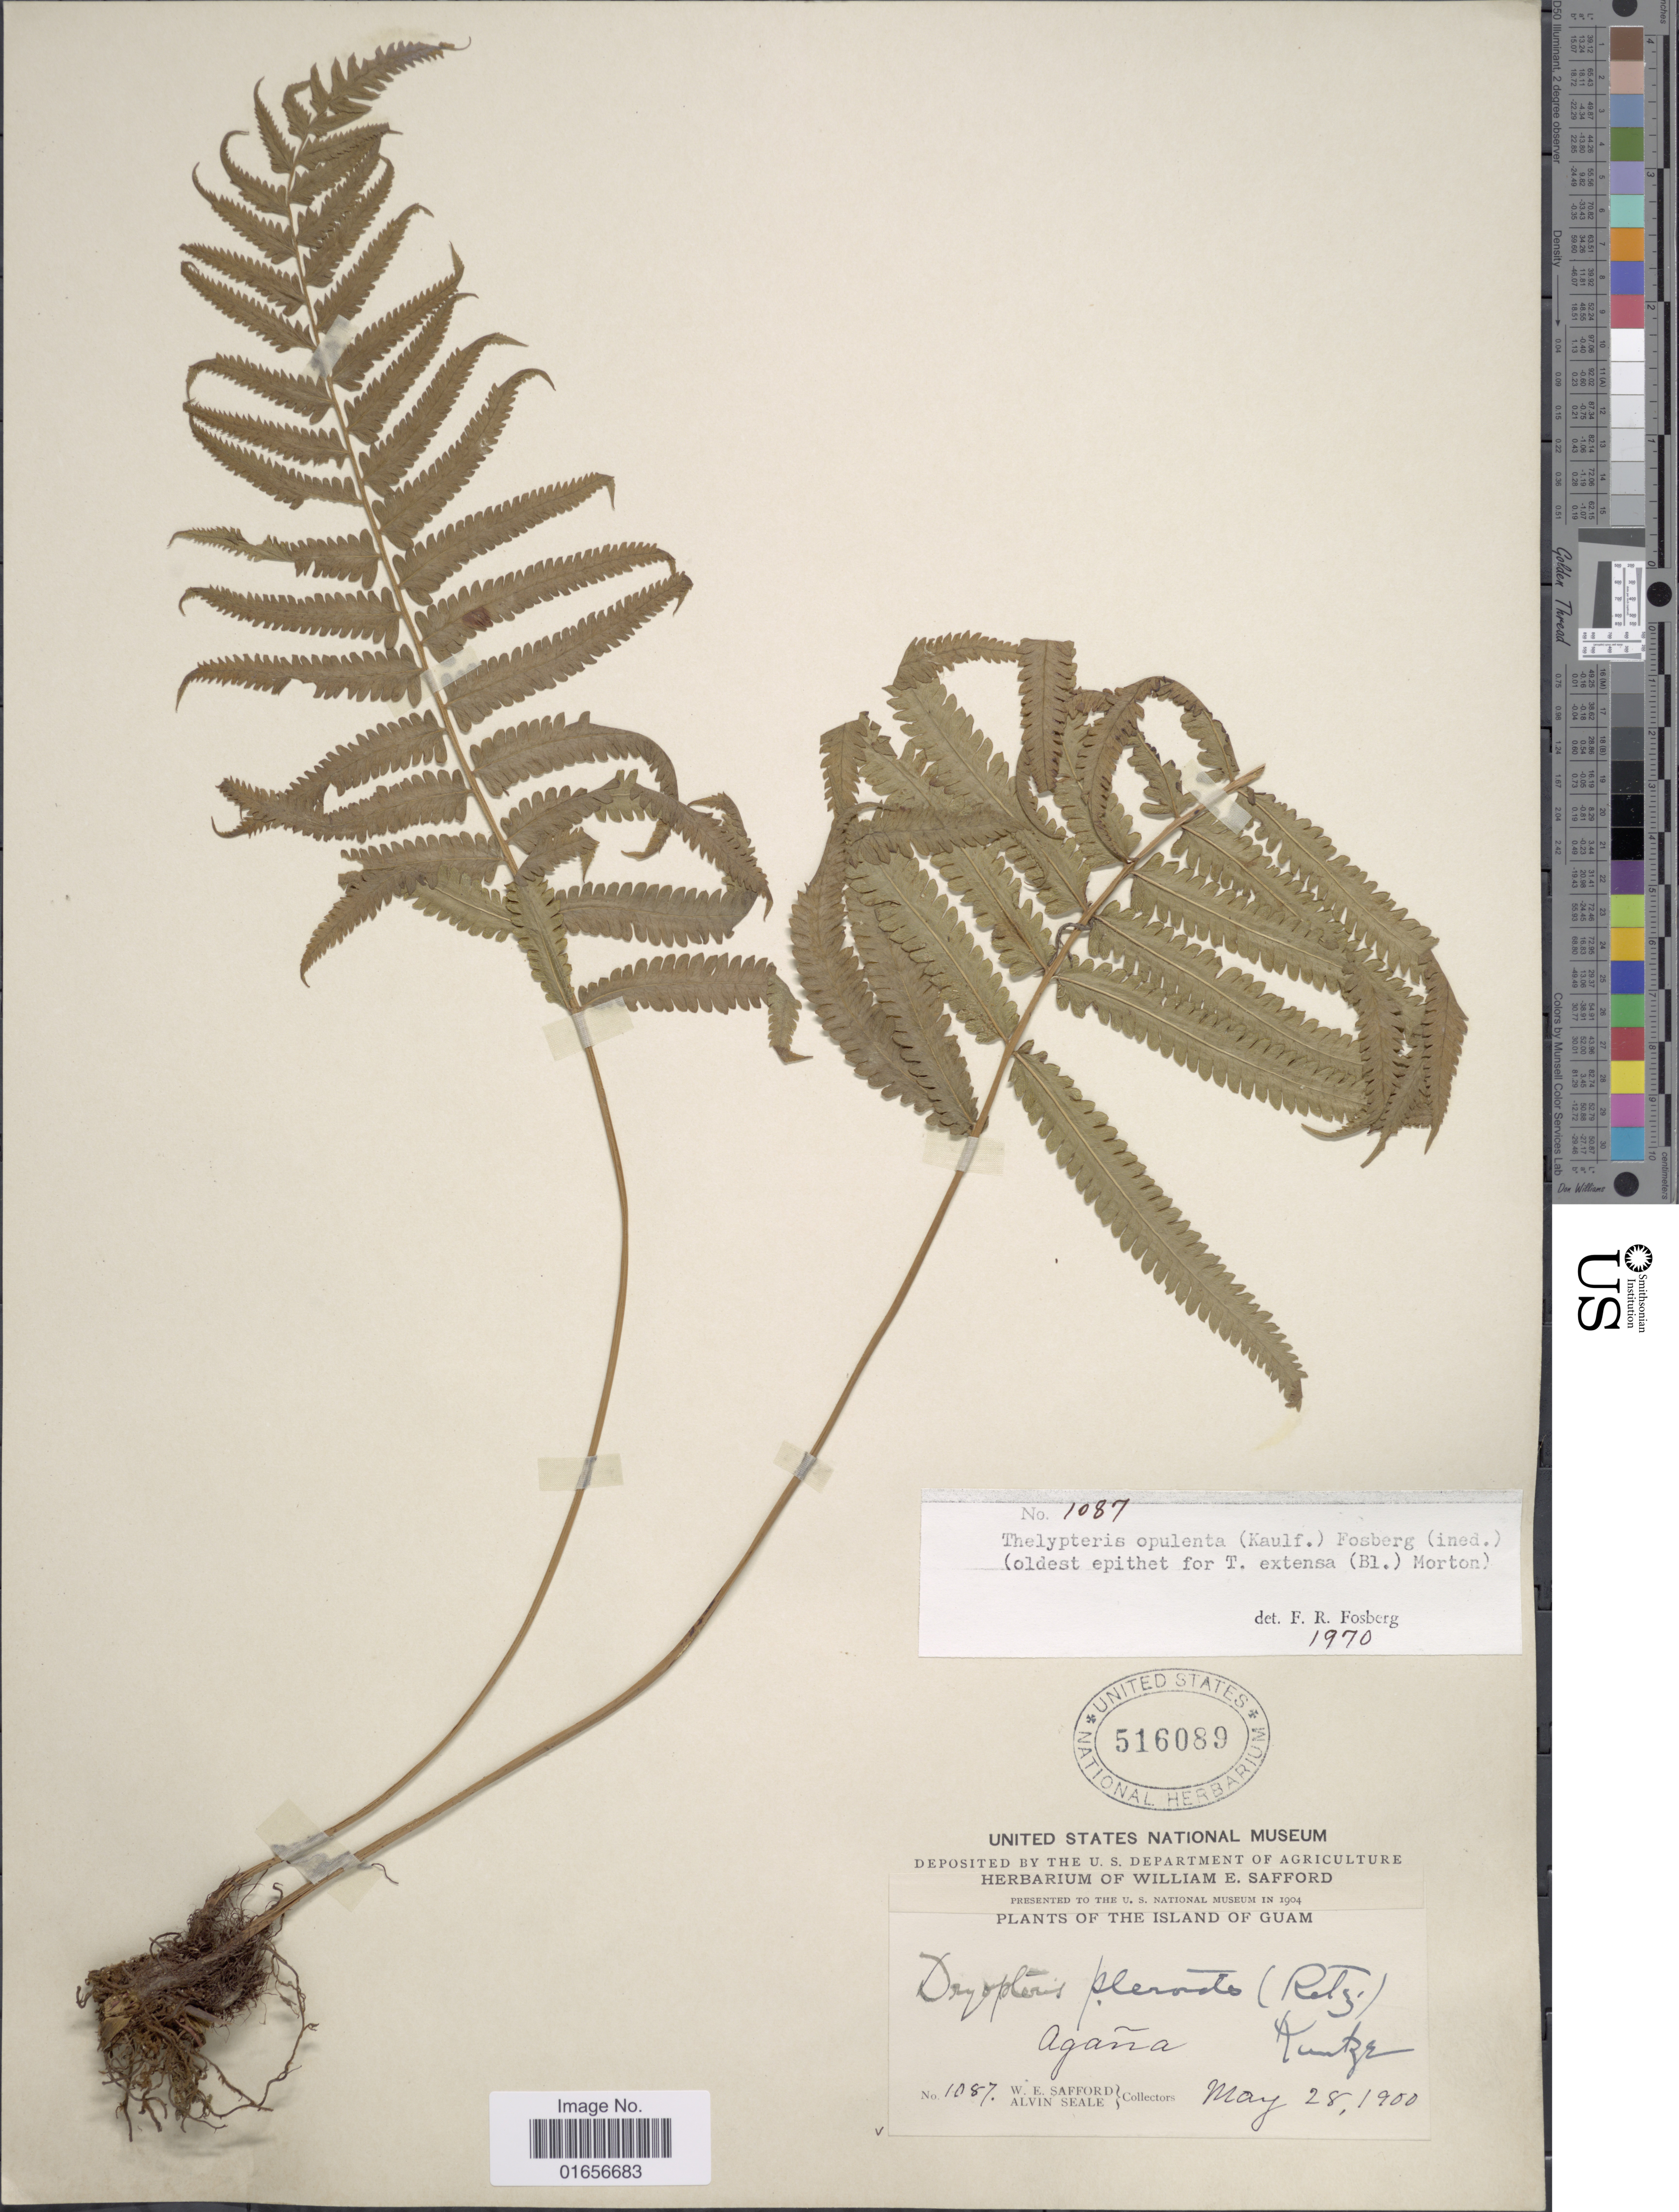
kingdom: Plantae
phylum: Tracheophyta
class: Polypodiopsida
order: Polypodiales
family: Thelypteridaceae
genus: Amphineuron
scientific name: Amphineuron opulentum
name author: (Kaulf.) Holttum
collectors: W. E. Safford & A. Seale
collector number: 1087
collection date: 1900-05-28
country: Guam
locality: The Island of Guam, Agaña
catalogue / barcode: US 516089